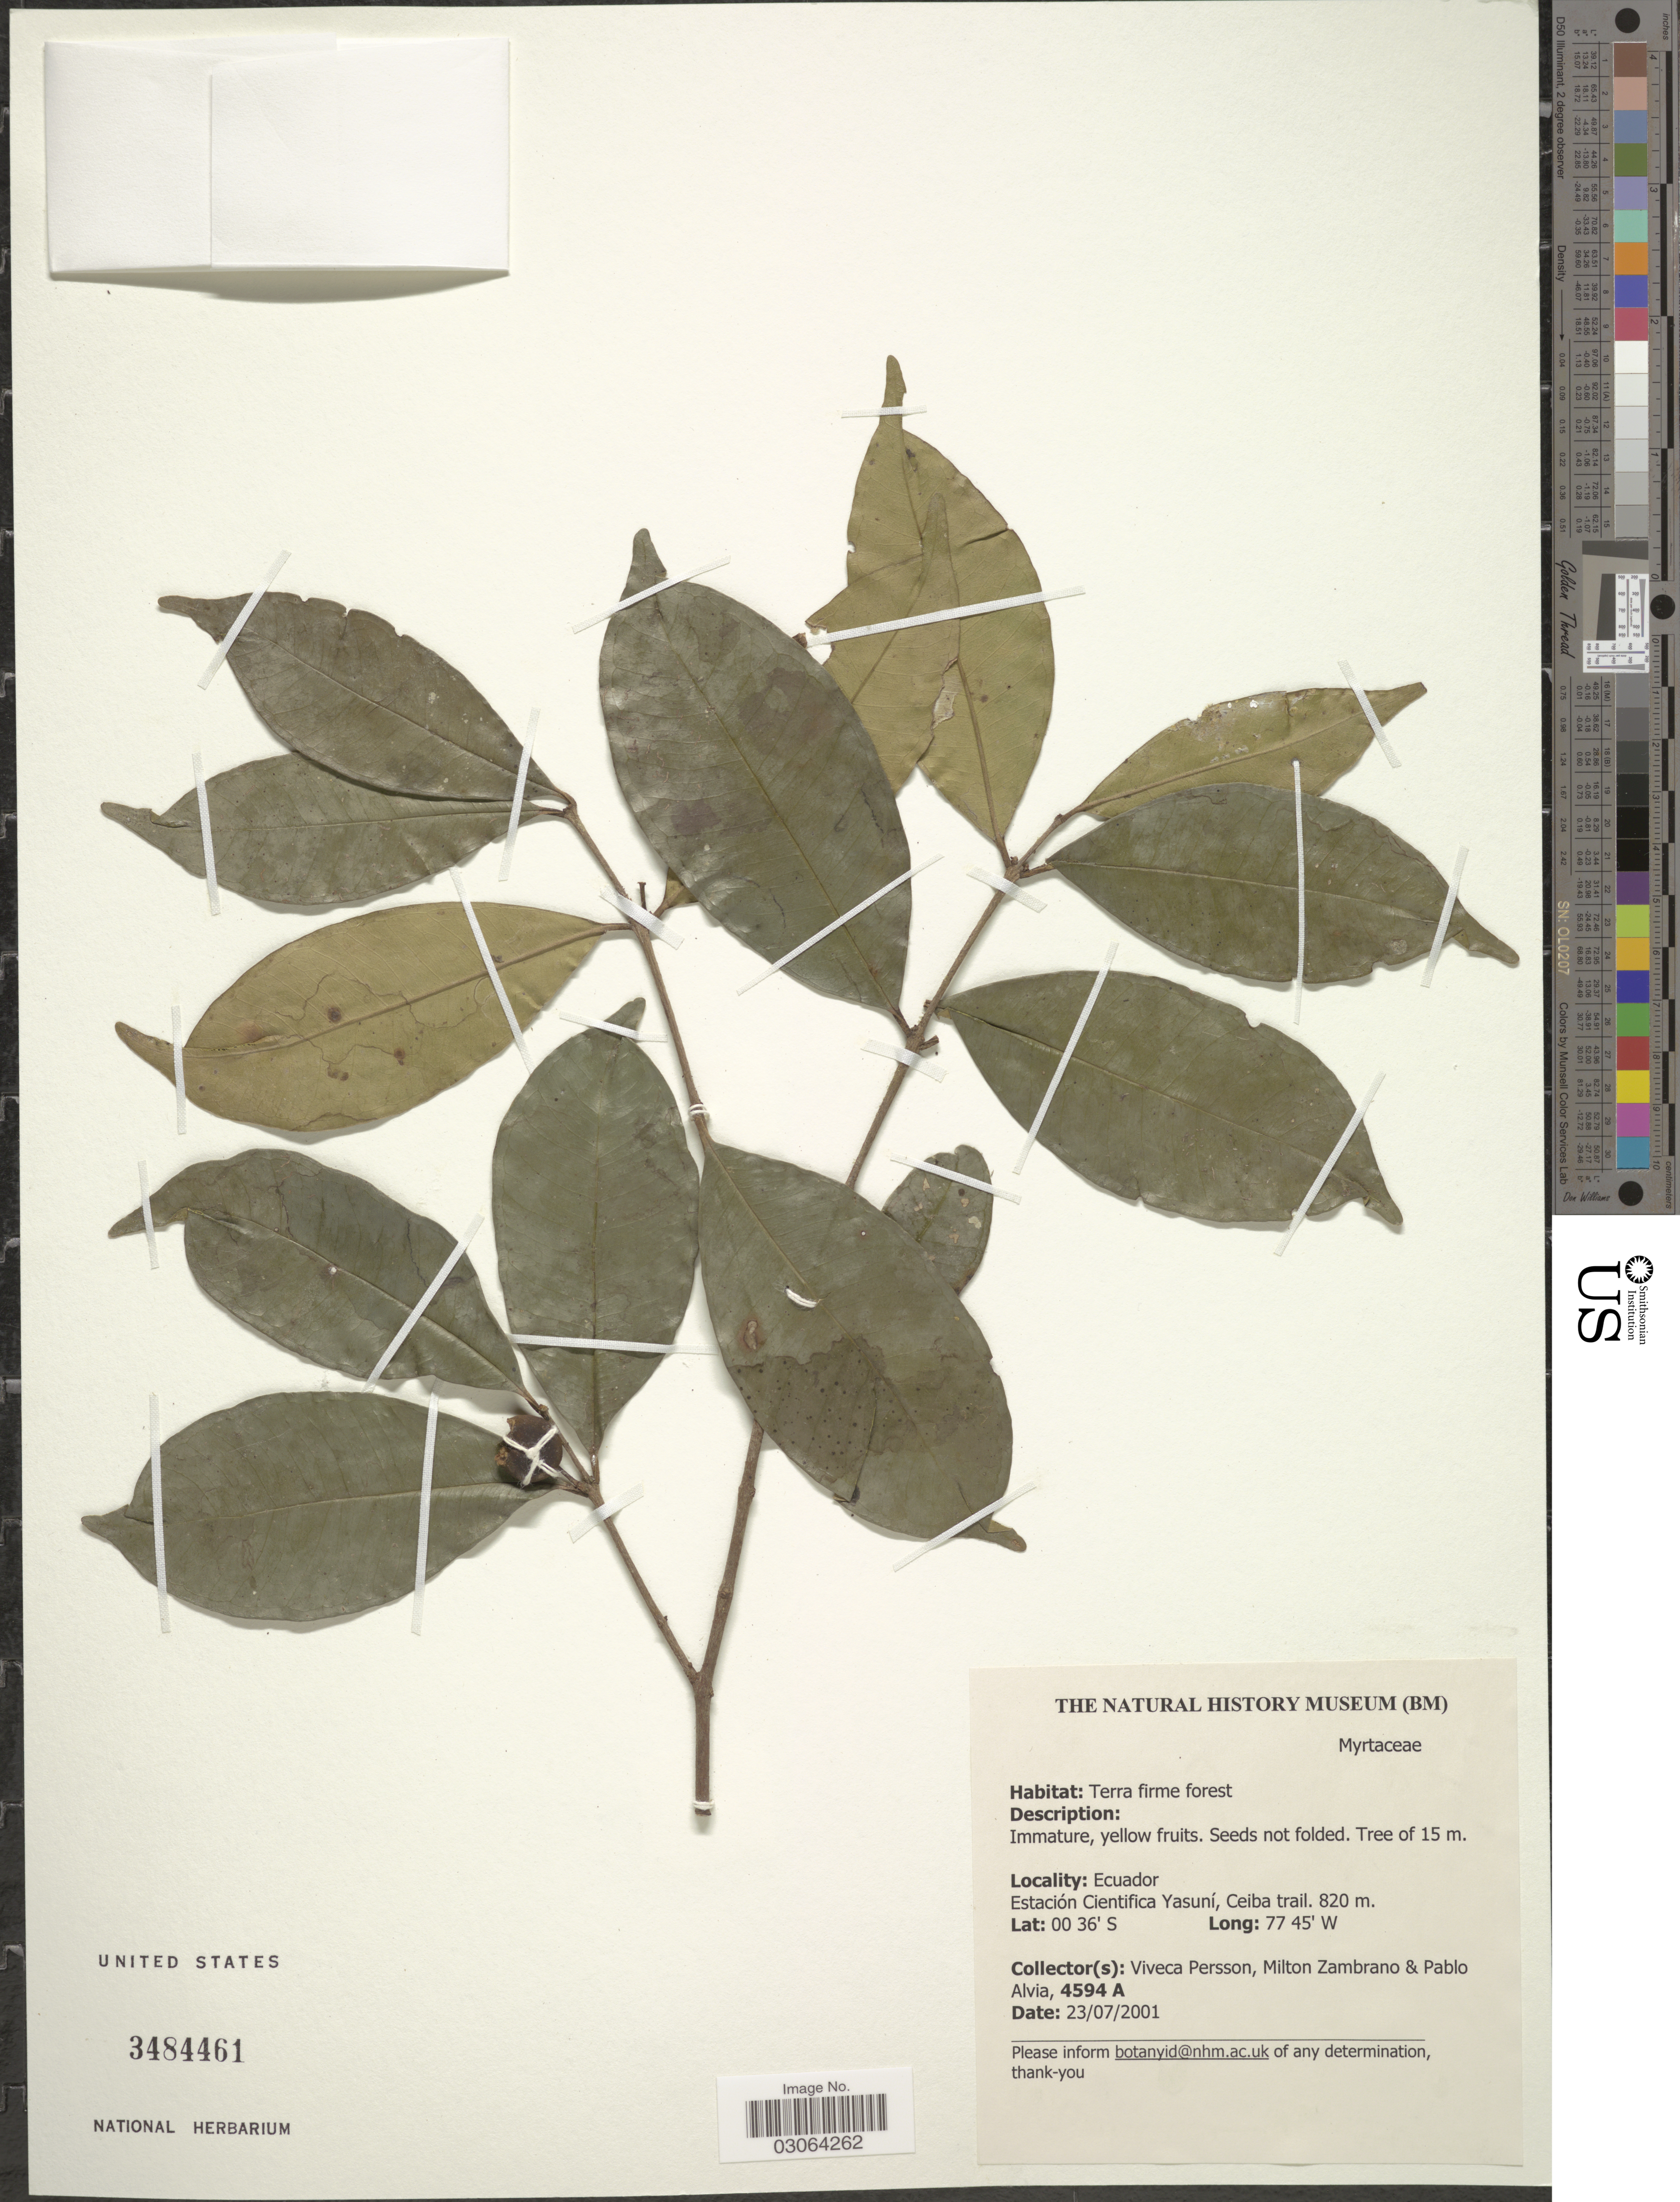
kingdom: Plantae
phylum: Tracheophyta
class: Magnoliopsida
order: Myrtales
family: Myrtaceae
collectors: V. Persson, M. Zambrano & P. Alvia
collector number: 4594 A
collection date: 2001-07-23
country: Ecuador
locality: Estación Cientifica Yasuní, Ceiba trail.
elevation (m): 820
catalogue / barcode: US 3484461